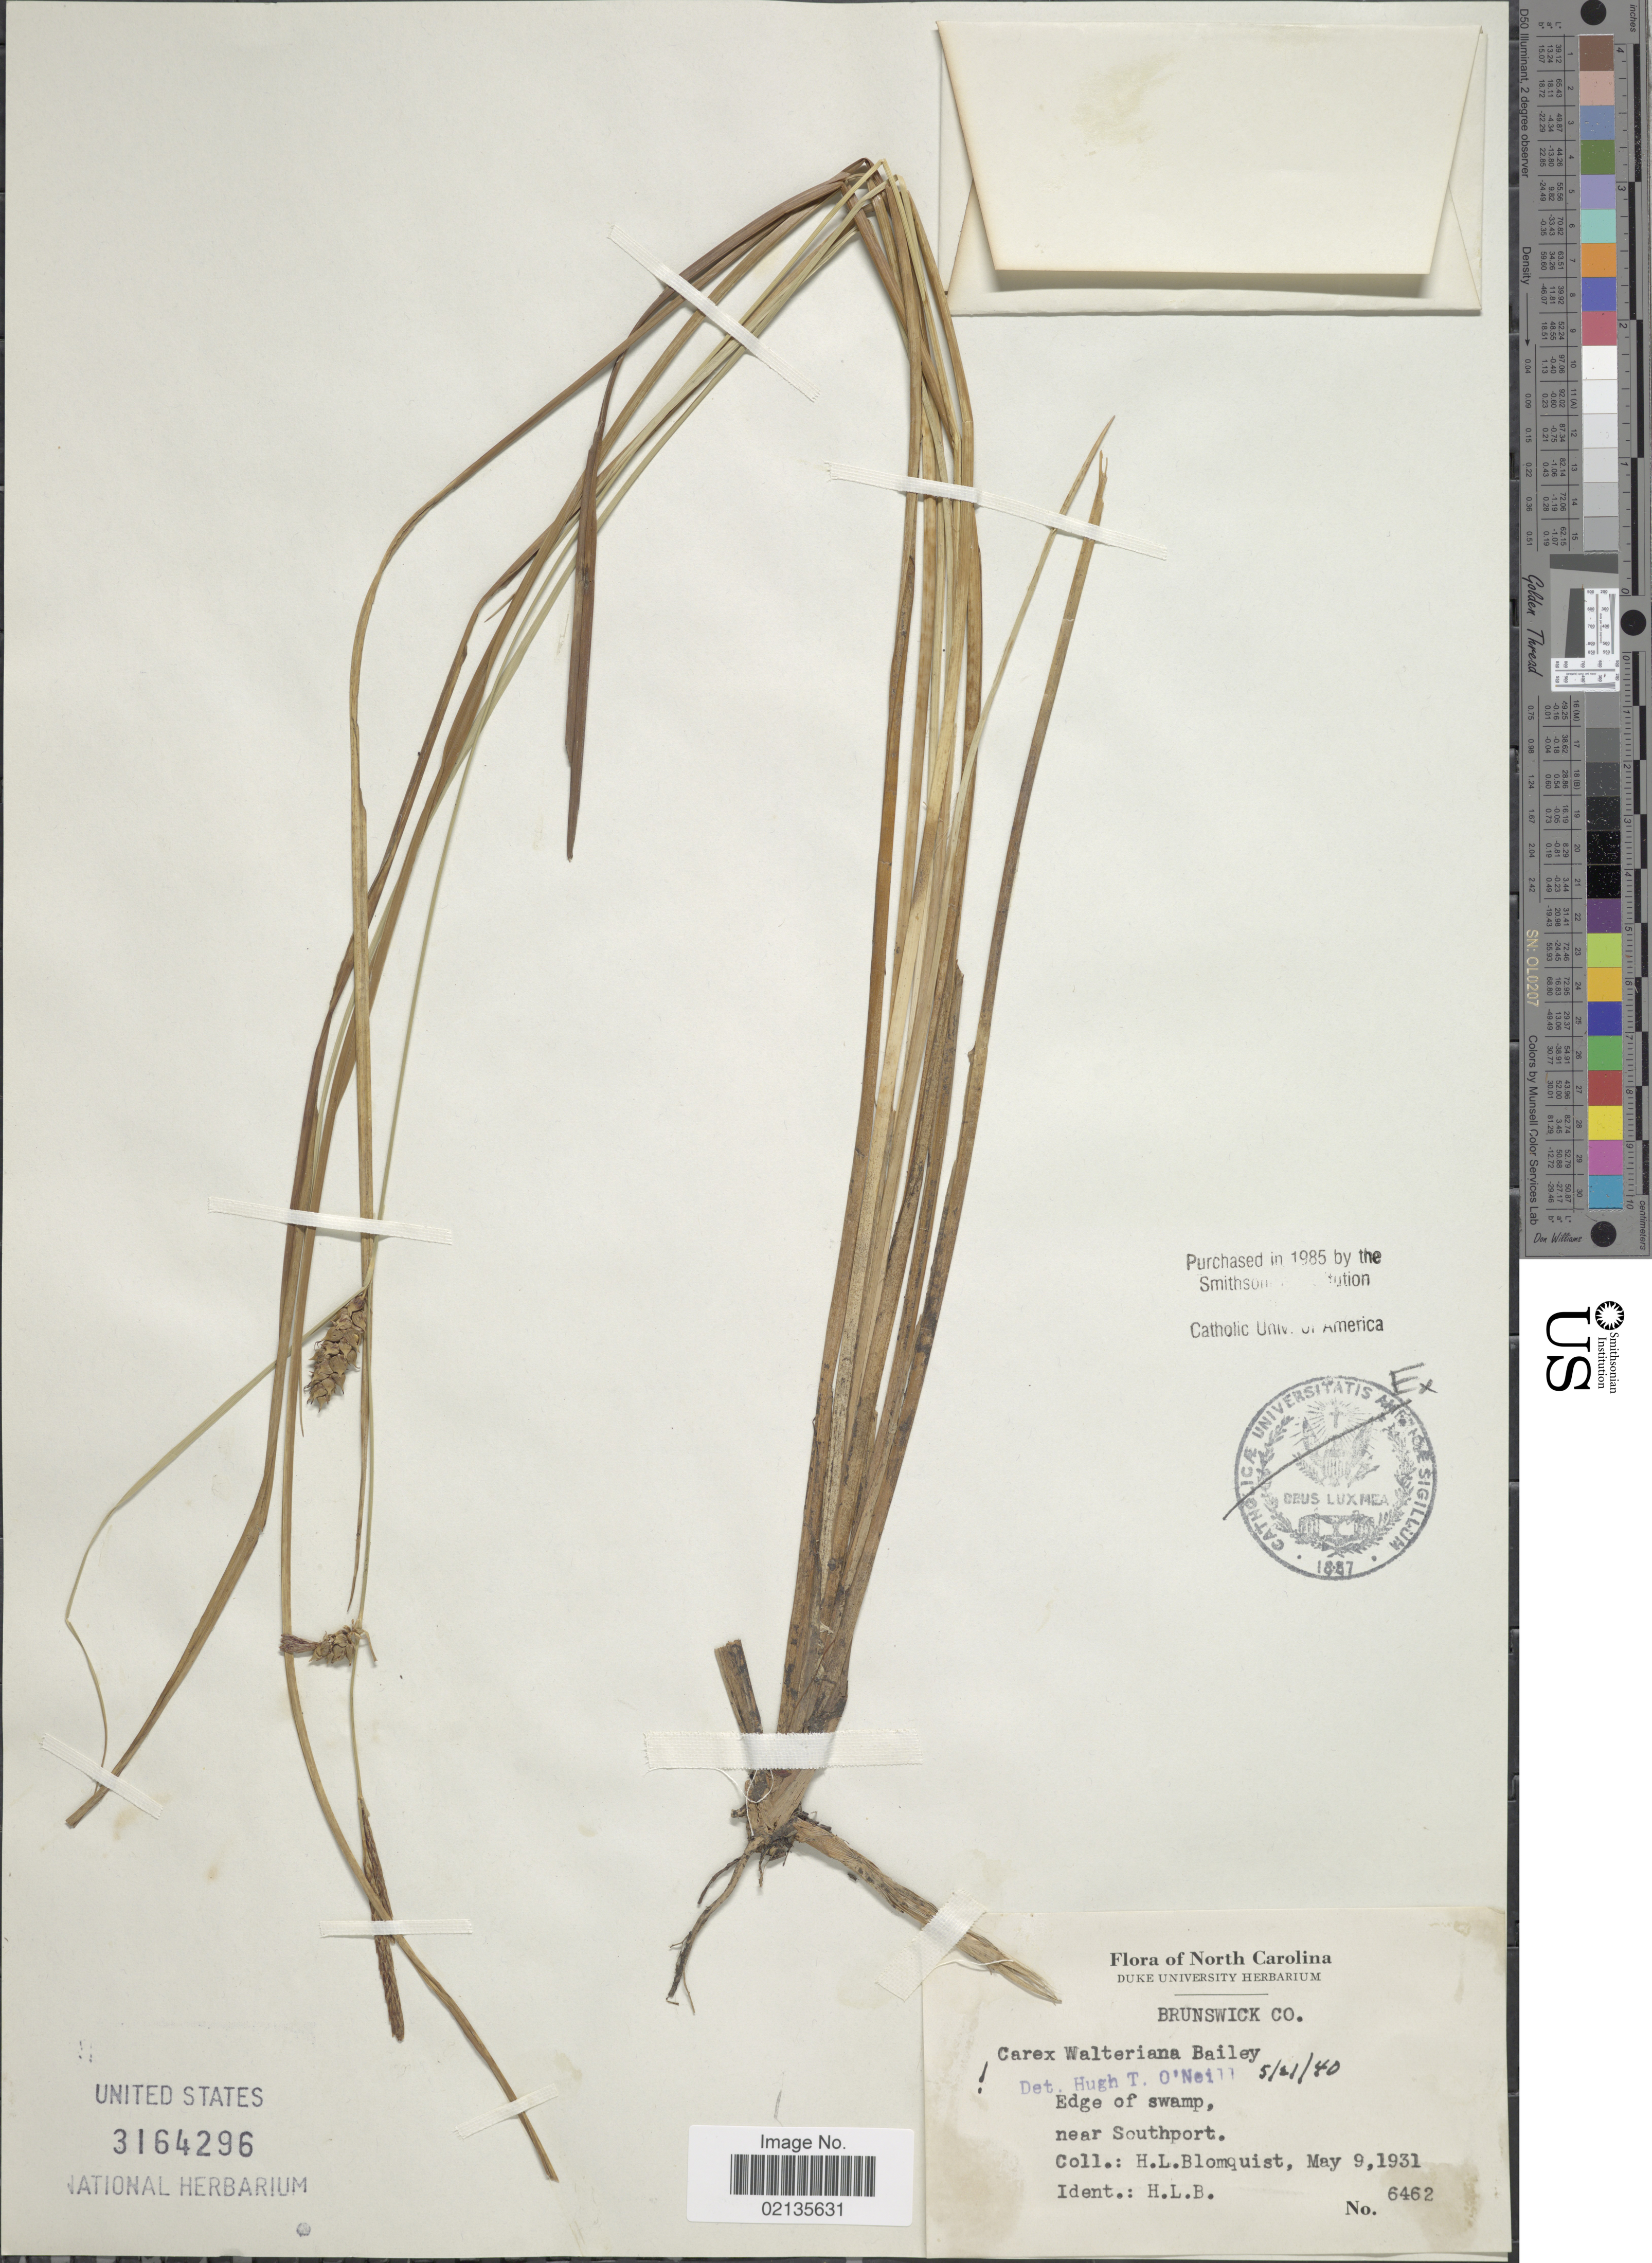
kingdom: Plantae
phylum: Tracheophyta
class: Liliopsida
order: Poales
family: Cyperaceae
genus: Carex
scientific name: Carex striata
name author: Michx.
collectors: H. Blomquist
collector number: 6462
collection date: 1931-05-09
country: United States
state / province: North Carolina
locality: Brunswick Co., edge of swamp near Southport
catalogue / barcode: US 3164296